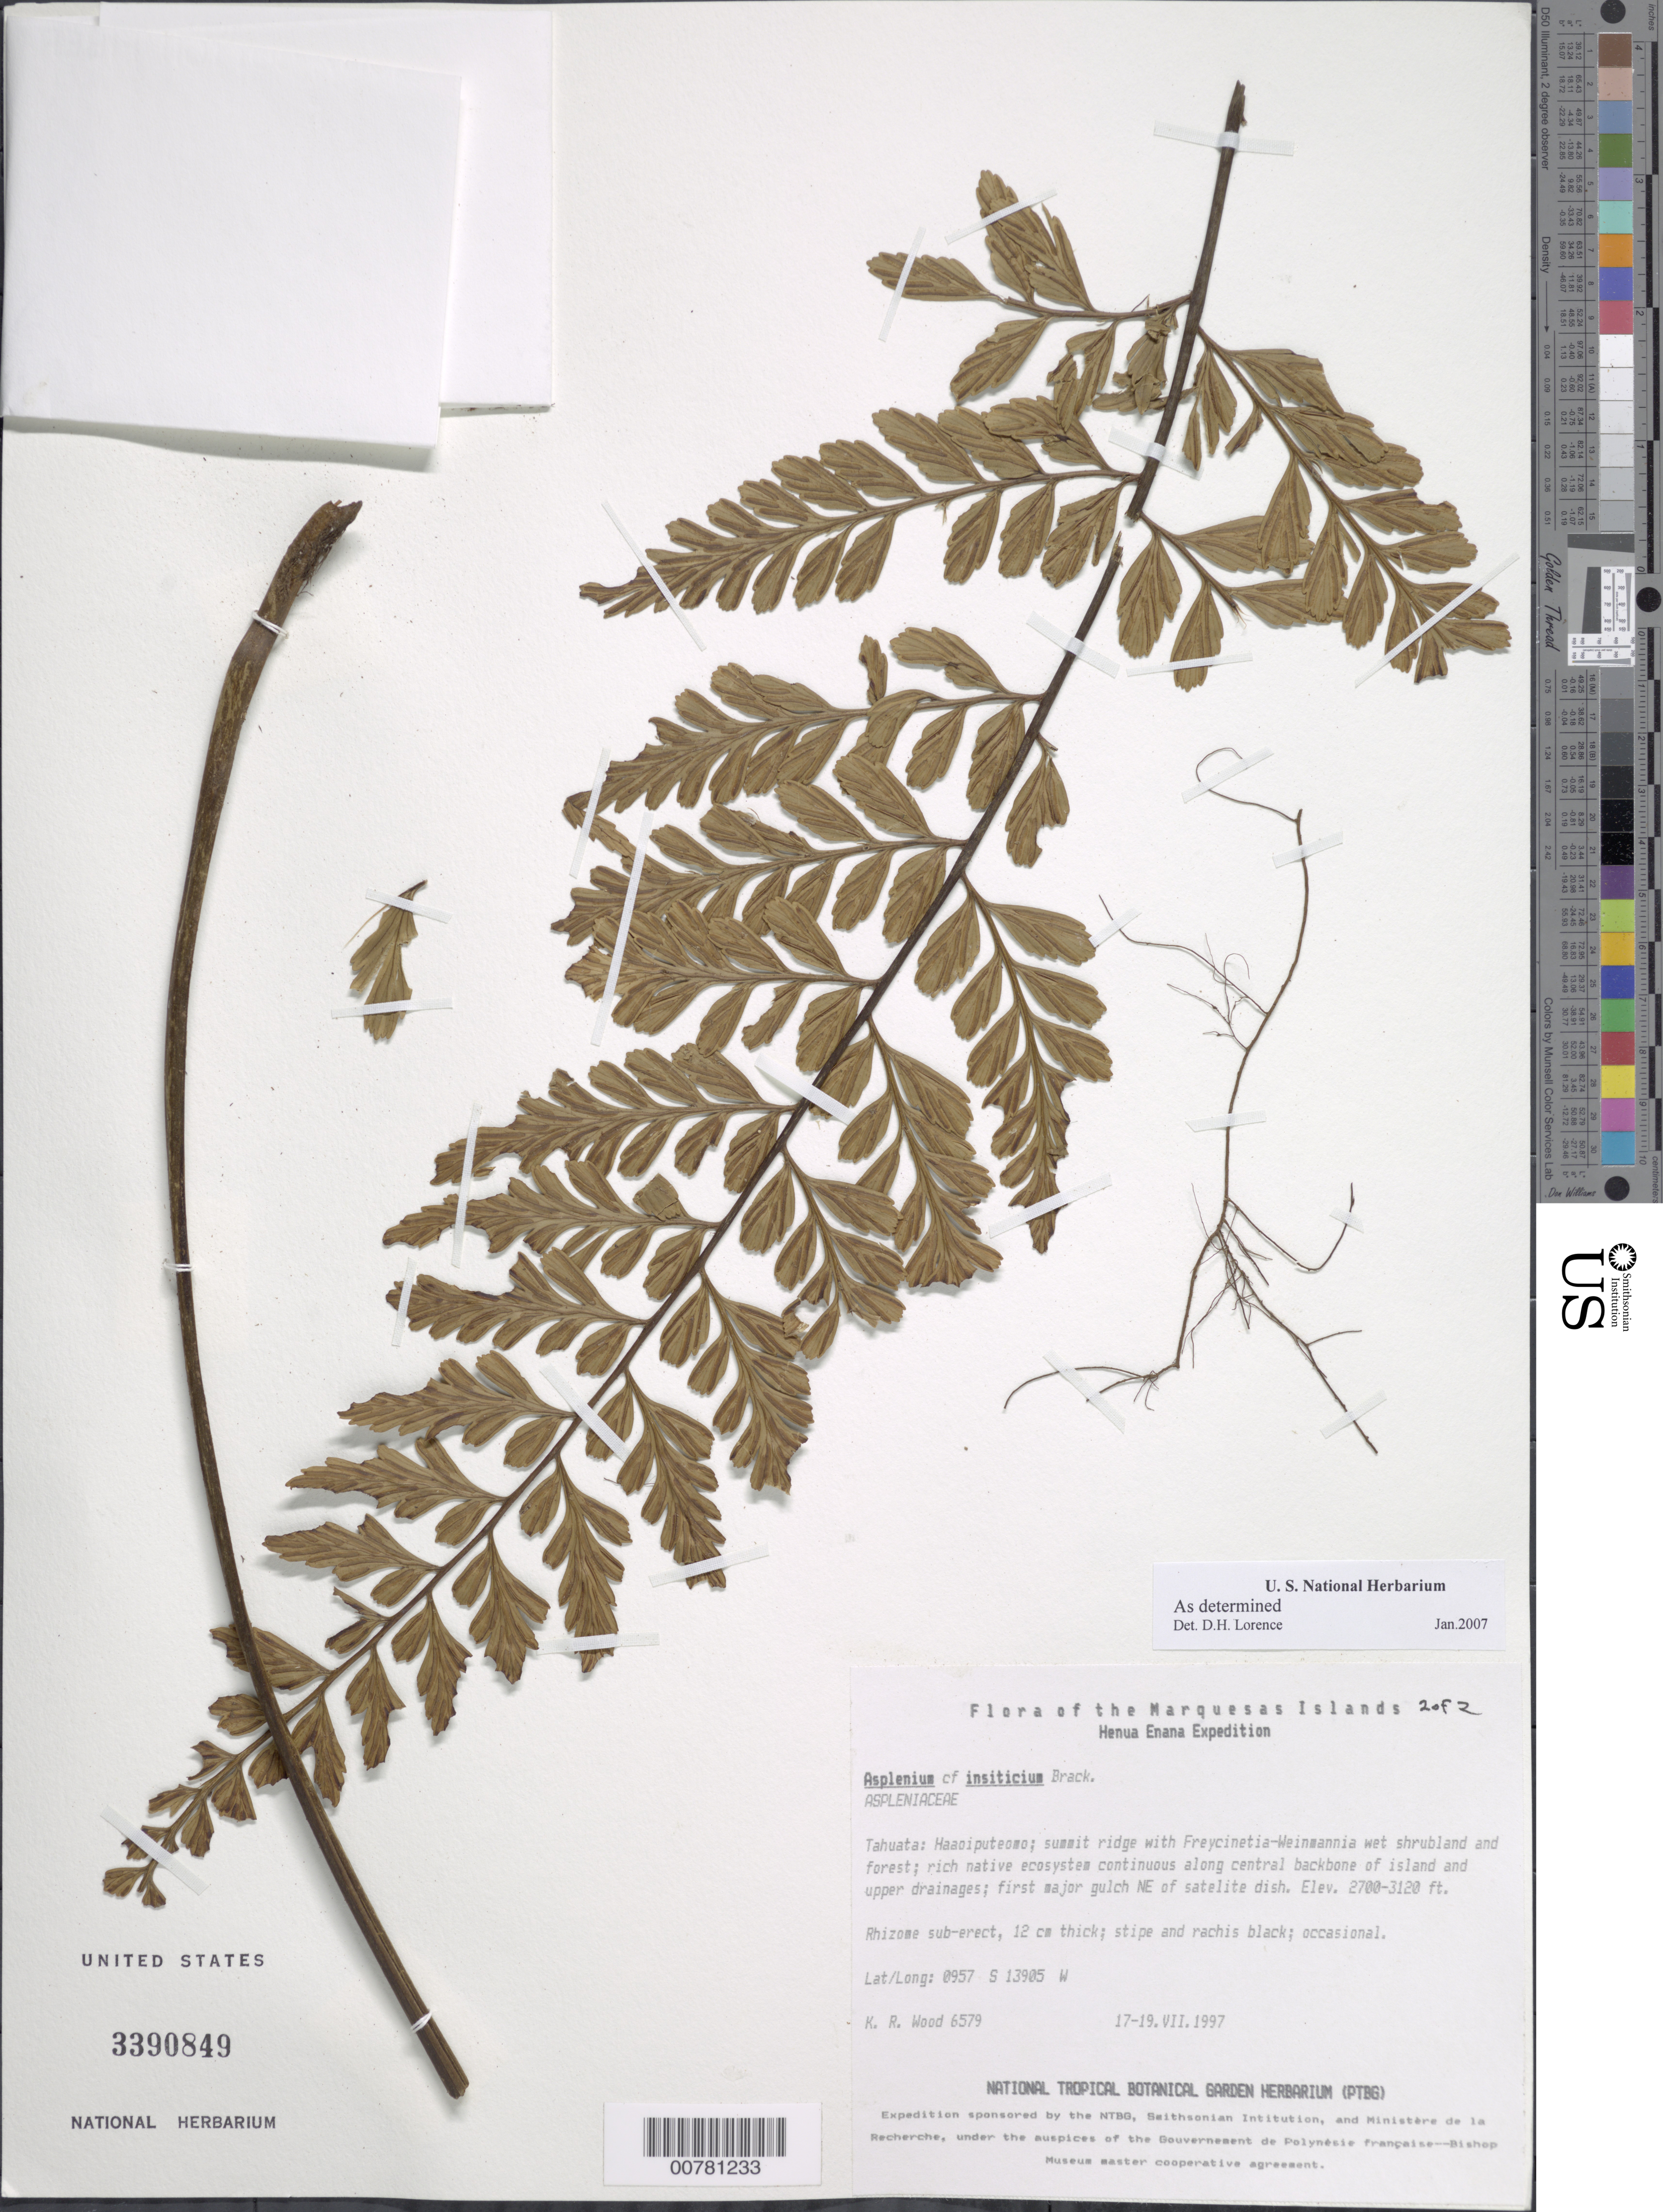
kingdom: Plantae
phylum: Tracheophyta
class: Polypodiopsida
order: Polypodiales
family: Aspleniaceae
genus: Asplenium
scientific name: Asplenium insiticium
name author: Brack. in Wilkes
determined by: Lorence, David H., (PTBG), National Tropical Botanical Garden (UNITED STATES)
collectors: K. R. Wood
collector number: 6579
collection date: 1997-07-17/1997-07-19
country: French Polynesia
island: Tahuata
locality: Haaoiputeomo, summit ridge, first major gulch NE of satelite dish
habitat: In Freycinetia - Weinmannia wet shrub and forest; rich native ecosystem, continuous along central backbone of island and upper drainages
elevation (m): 823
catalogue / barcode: US 3390849